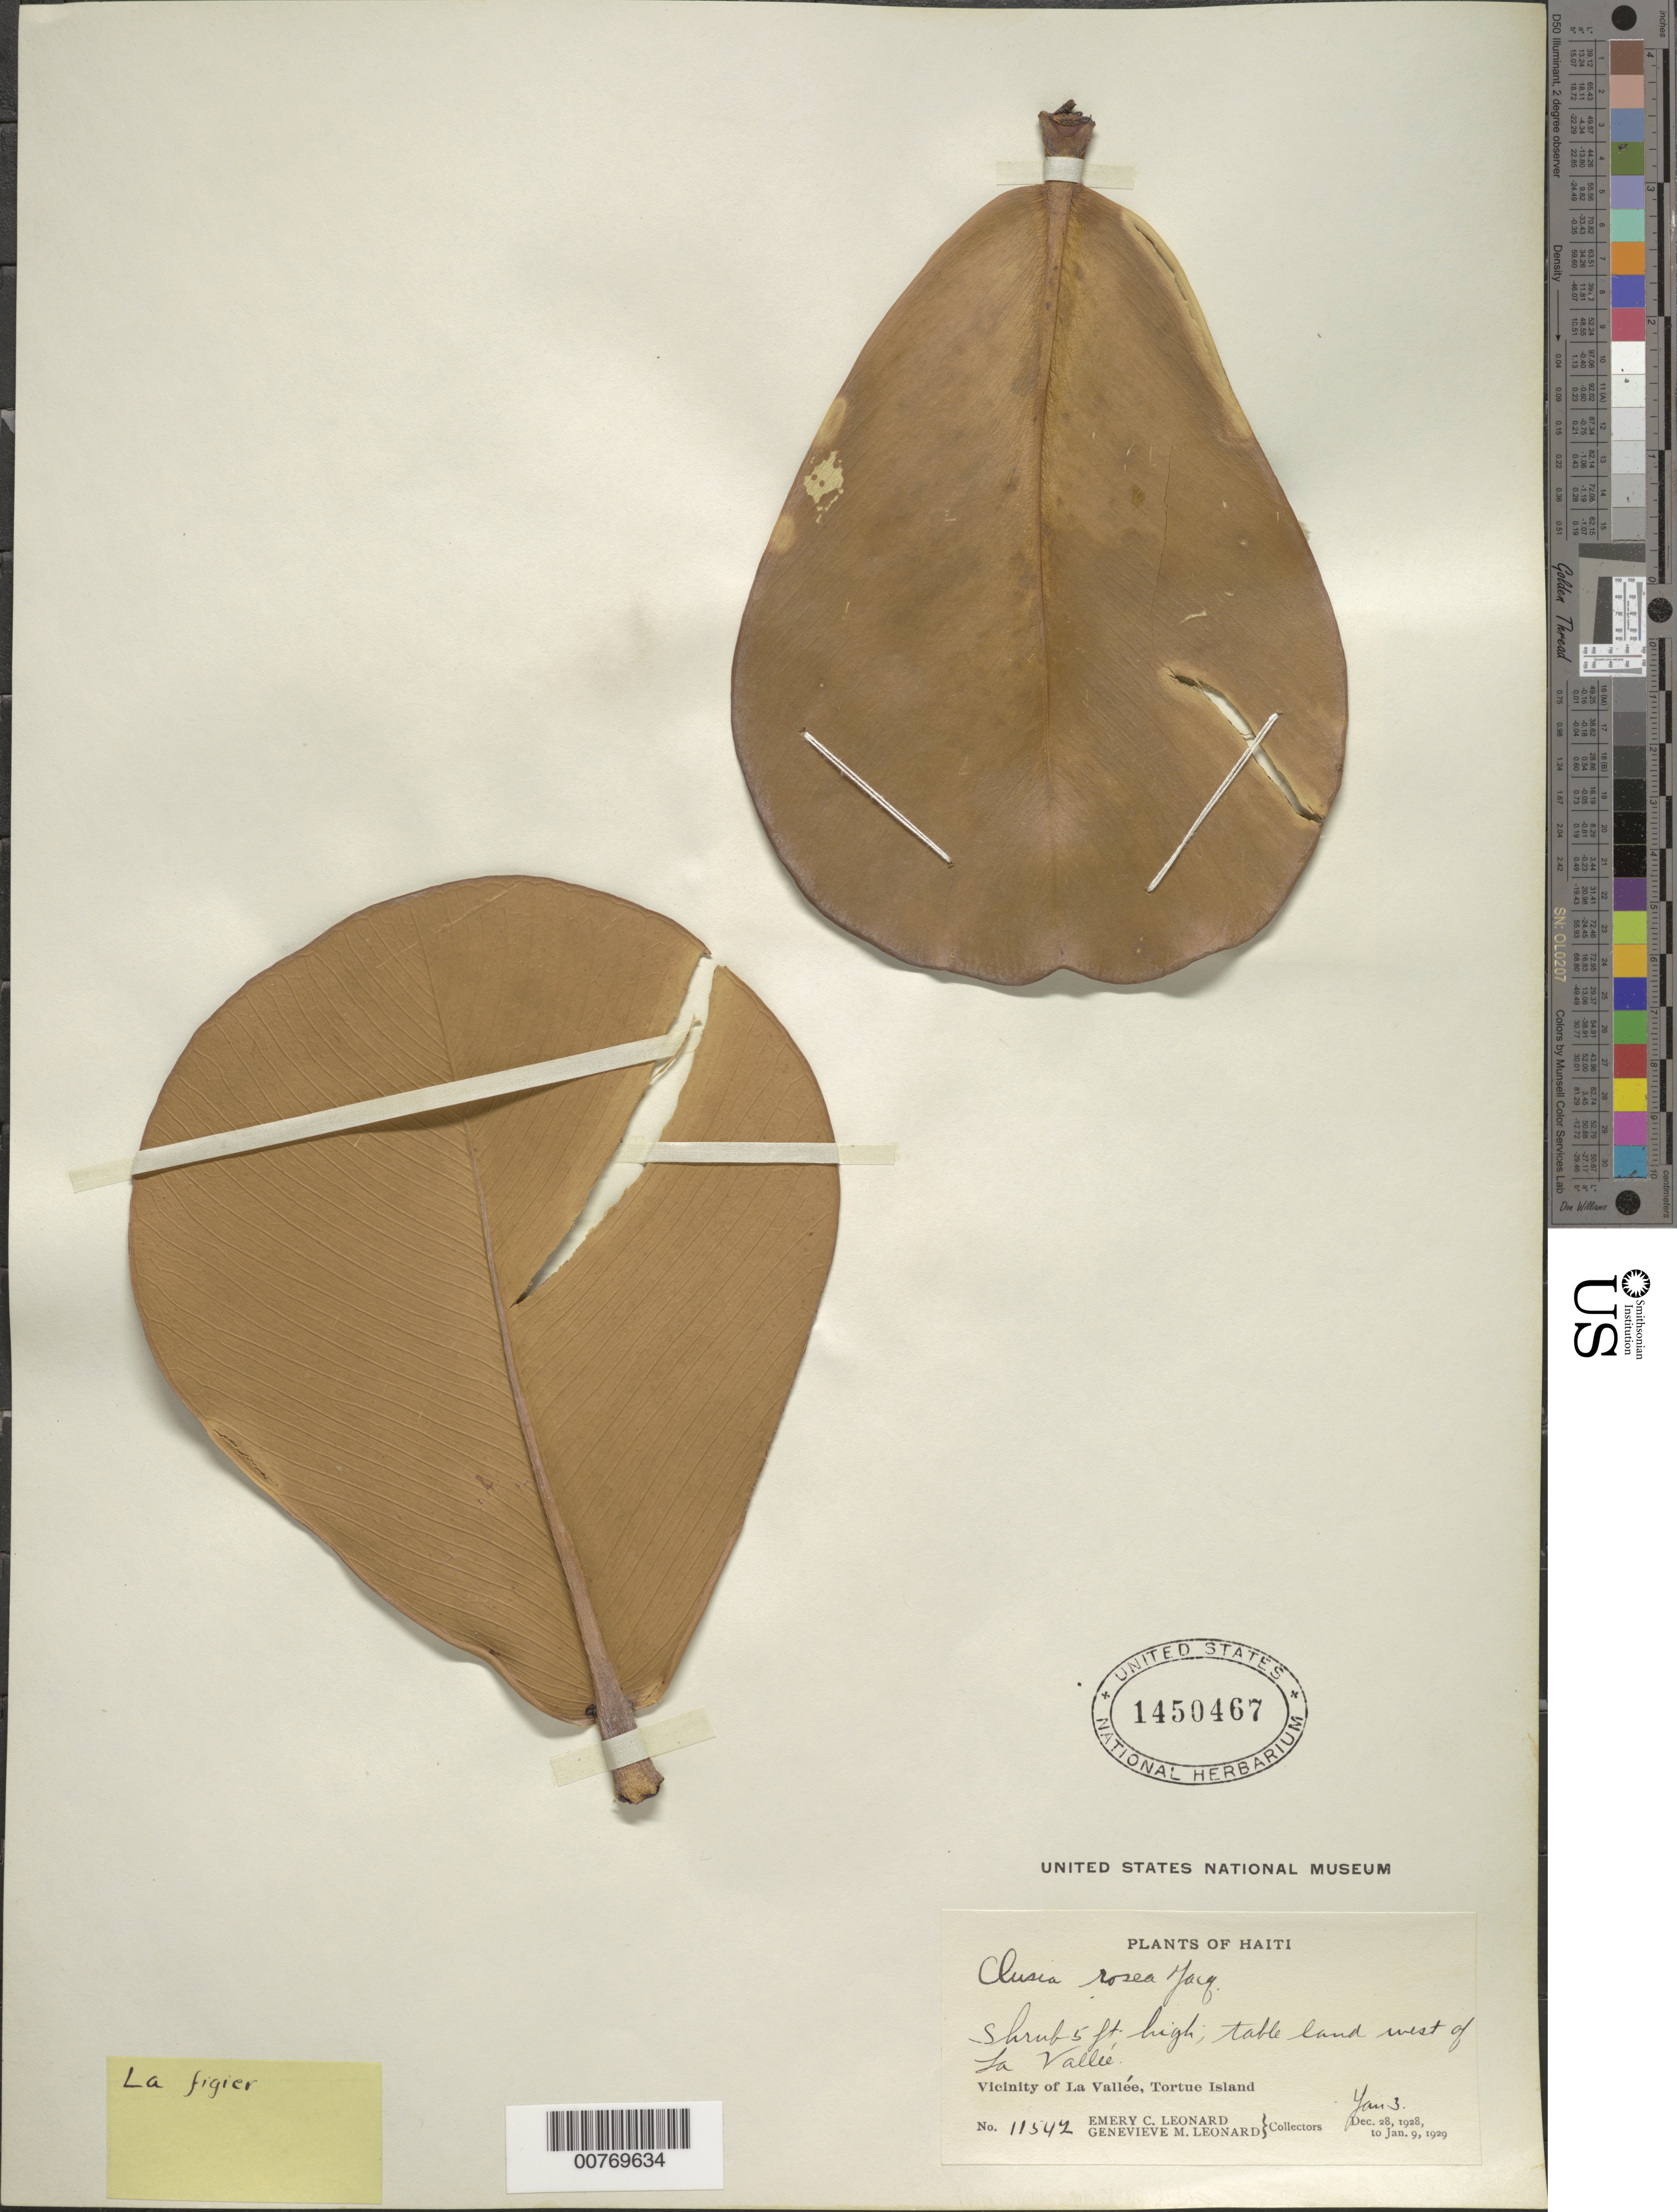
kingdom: Plantae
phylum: Tracheophyta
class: Magnoliopsida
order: Malpighiales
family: Clusiaceae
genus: Clusia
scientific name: Clusia rosea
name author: Jacq.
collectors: E. C. Leonard & G. M. Leonard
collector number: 11542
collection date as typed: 03 Jan 1929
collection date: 1929-01-03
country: Haiti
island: Hispaniola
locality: Vicinity of La Vallée, Torture Island.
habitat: Table land west of La Vallée.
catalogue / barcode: US 1450467